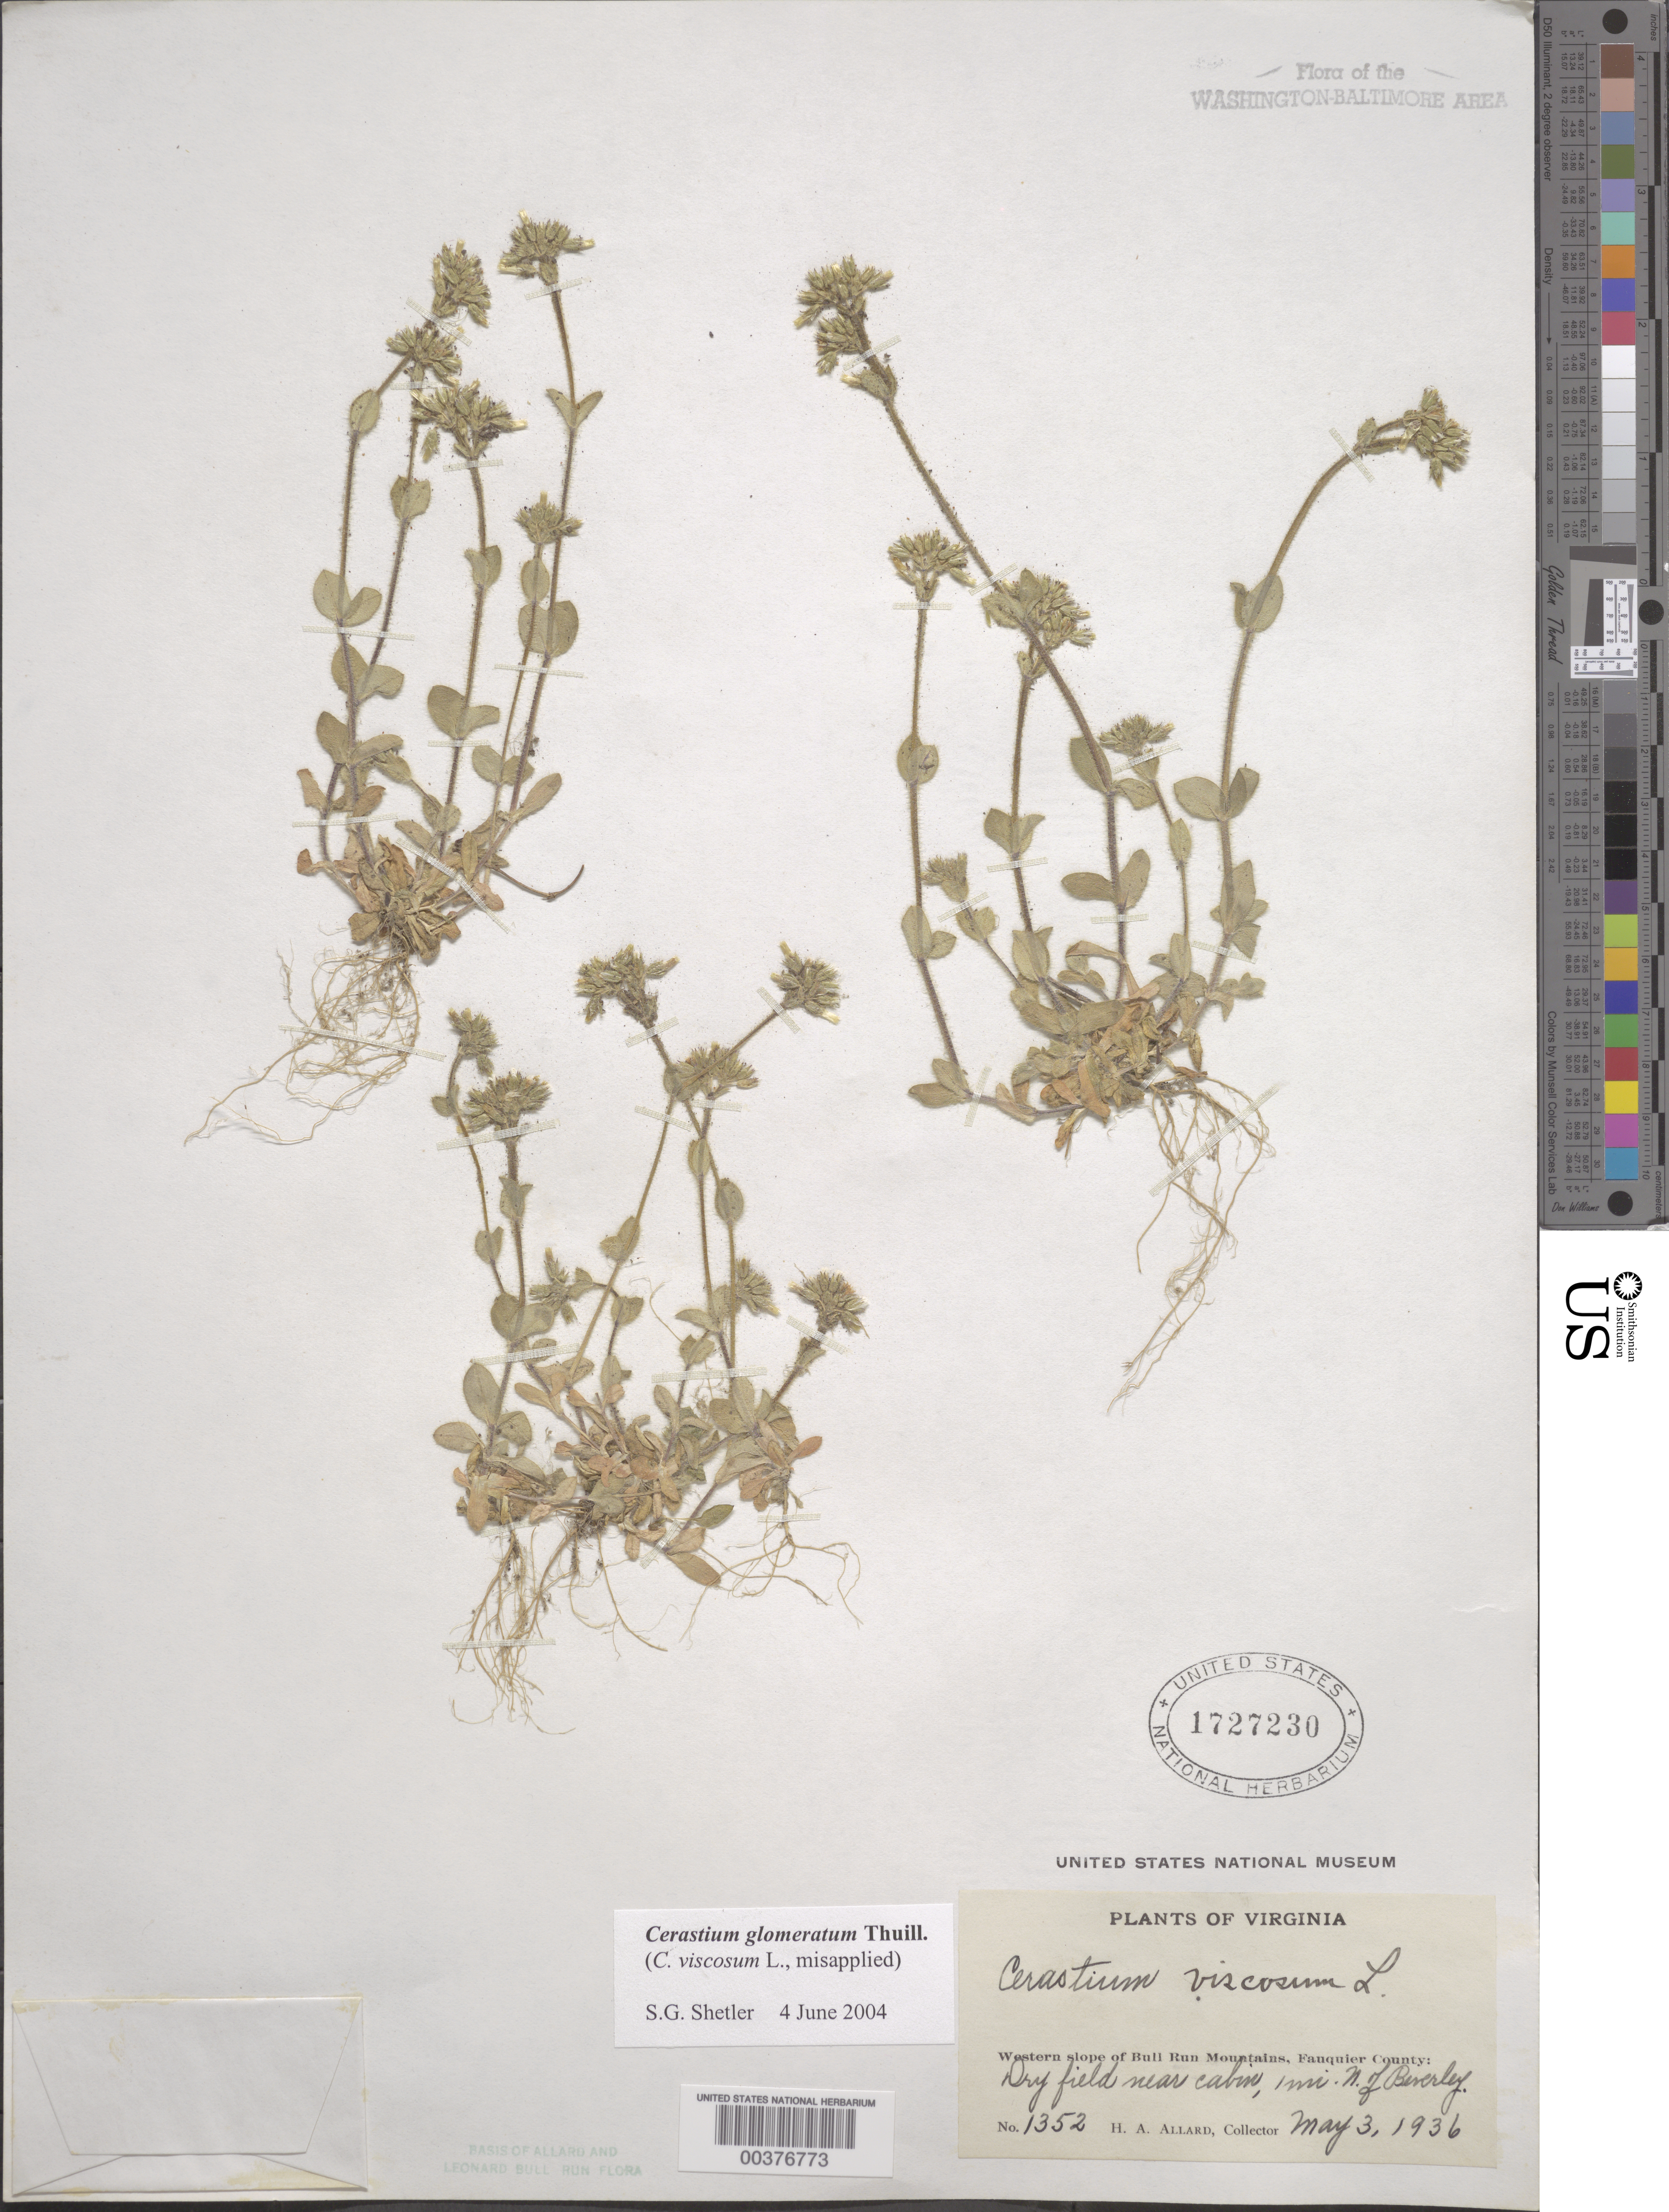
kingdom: Plantae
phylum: Tracheophyta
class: Magnoliopsida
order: Caryophyllales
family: Caryophyllaceae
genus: Cerastium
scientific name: Cerastium glomeratum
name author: Thuill.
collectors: H. A. Allard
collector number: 1352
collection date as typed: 03 May 1936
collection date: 1936-05-03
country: United States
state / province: Virginia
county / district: Fauquier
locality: Western Slope of Bull Run Mountains, 1 Mile North of Beverley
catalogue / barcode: US 1727230